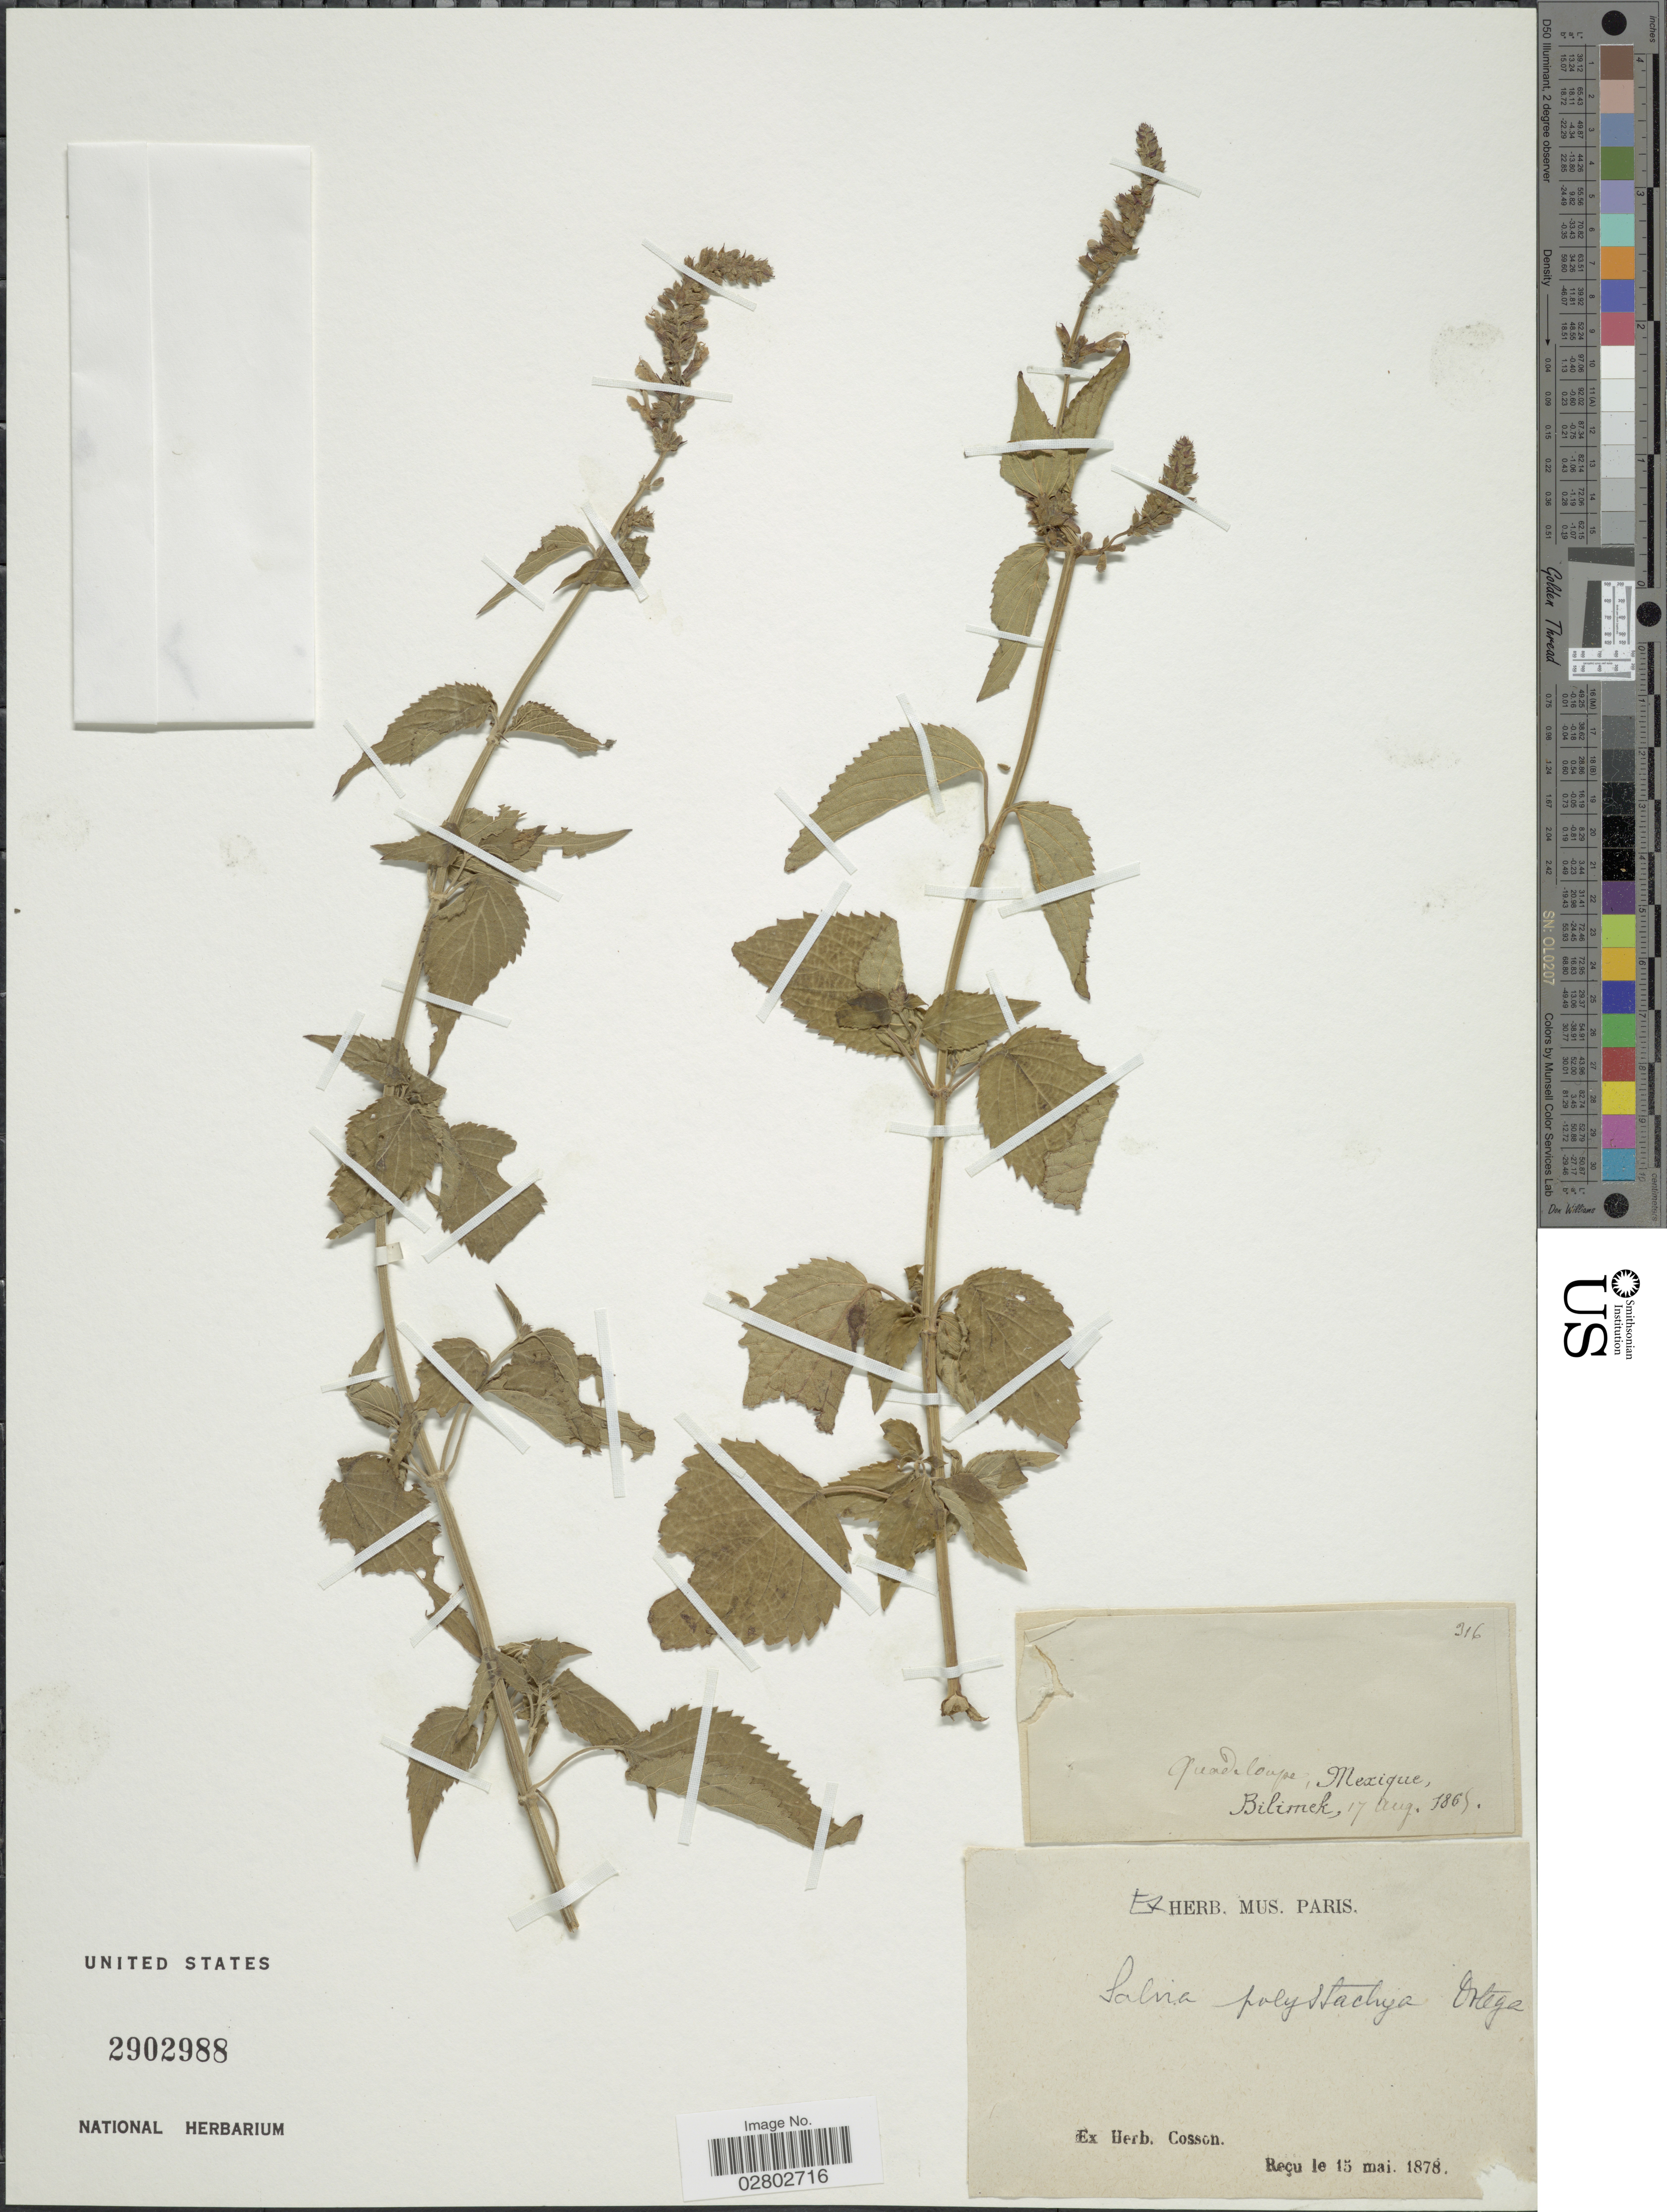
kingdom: Plantae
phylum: Tracheophyta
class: Magnoliopsida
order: Lamiales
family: Lamiaceae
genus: Salvia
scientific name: Salvia polystachya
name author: Cav.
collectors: -. Bilimek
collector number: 316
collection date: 1865-08-17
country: Mexico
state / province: Baja California Norte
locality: Guadeloupe.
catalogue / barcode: US 2902988